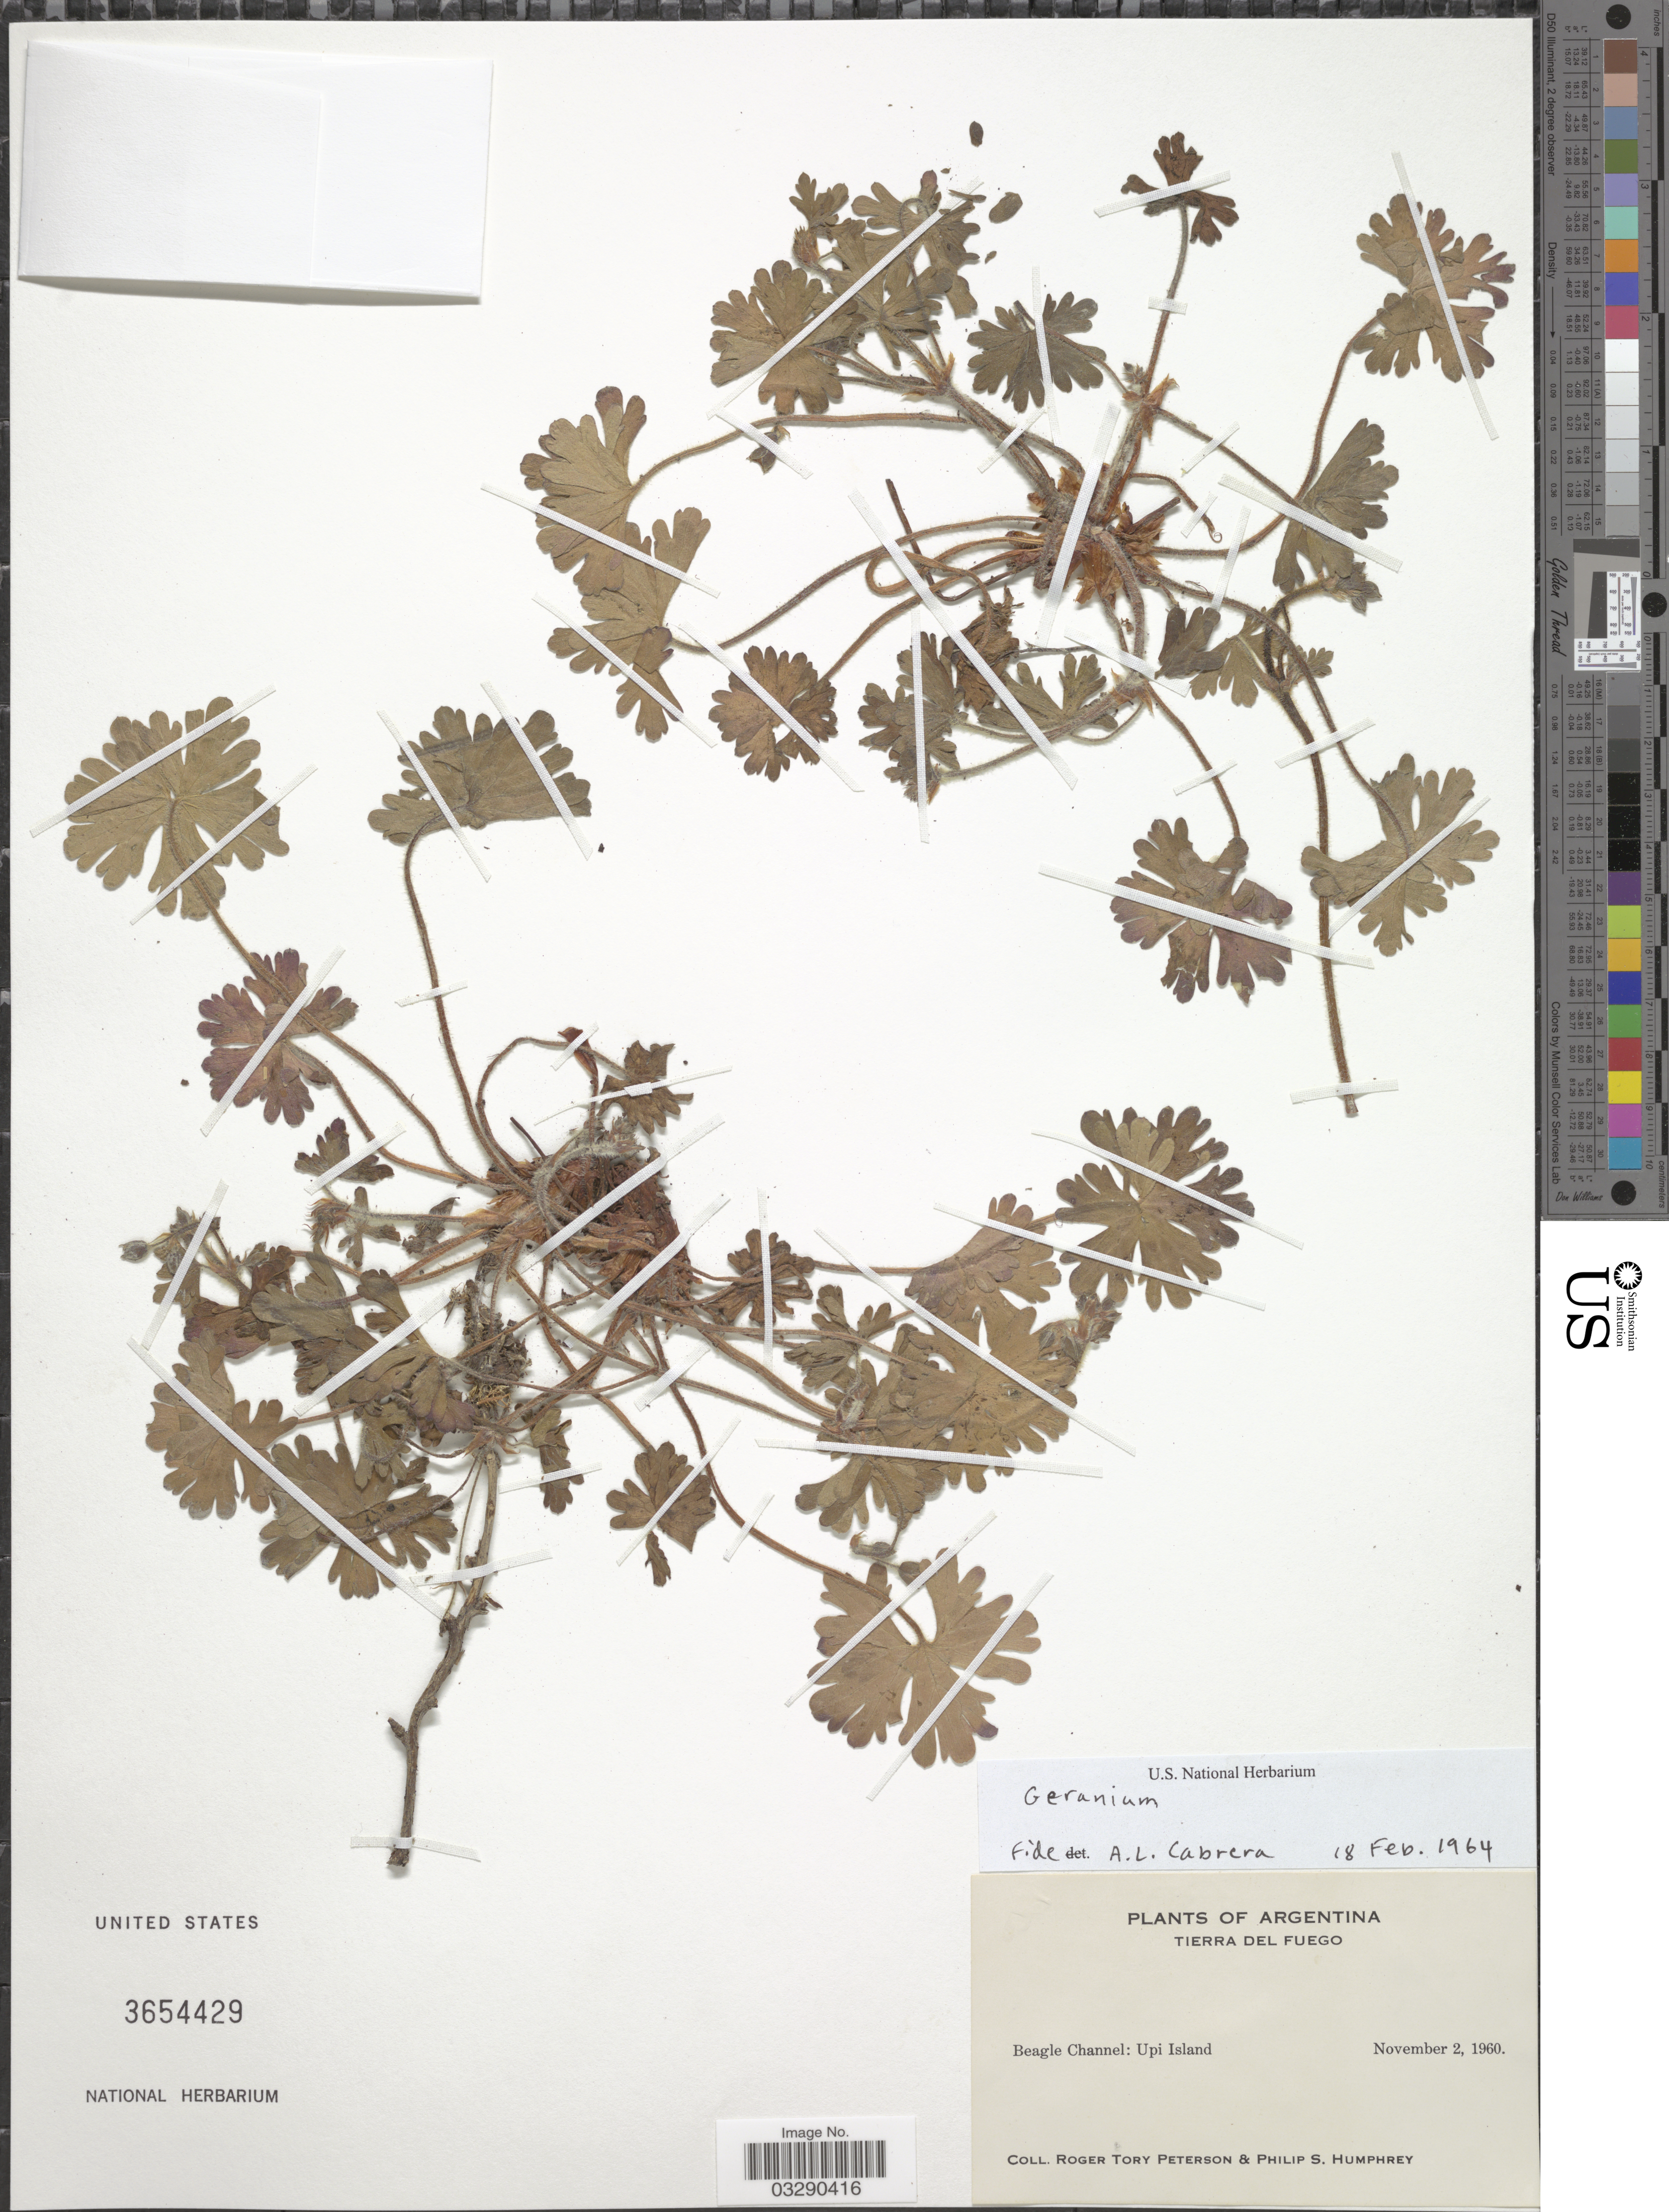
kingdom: Plantae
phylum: Tracheophyta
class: Magnoliopsida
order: Geraniales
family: Geraniaceae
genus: Geranium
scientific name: Geranium sp.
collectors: R. Peterson & P. Humphrey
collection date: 1960-11-02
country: Argentina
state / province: Tierra del Fuego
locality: Beagle Channel: Upi Island.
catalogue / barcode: US 3654429